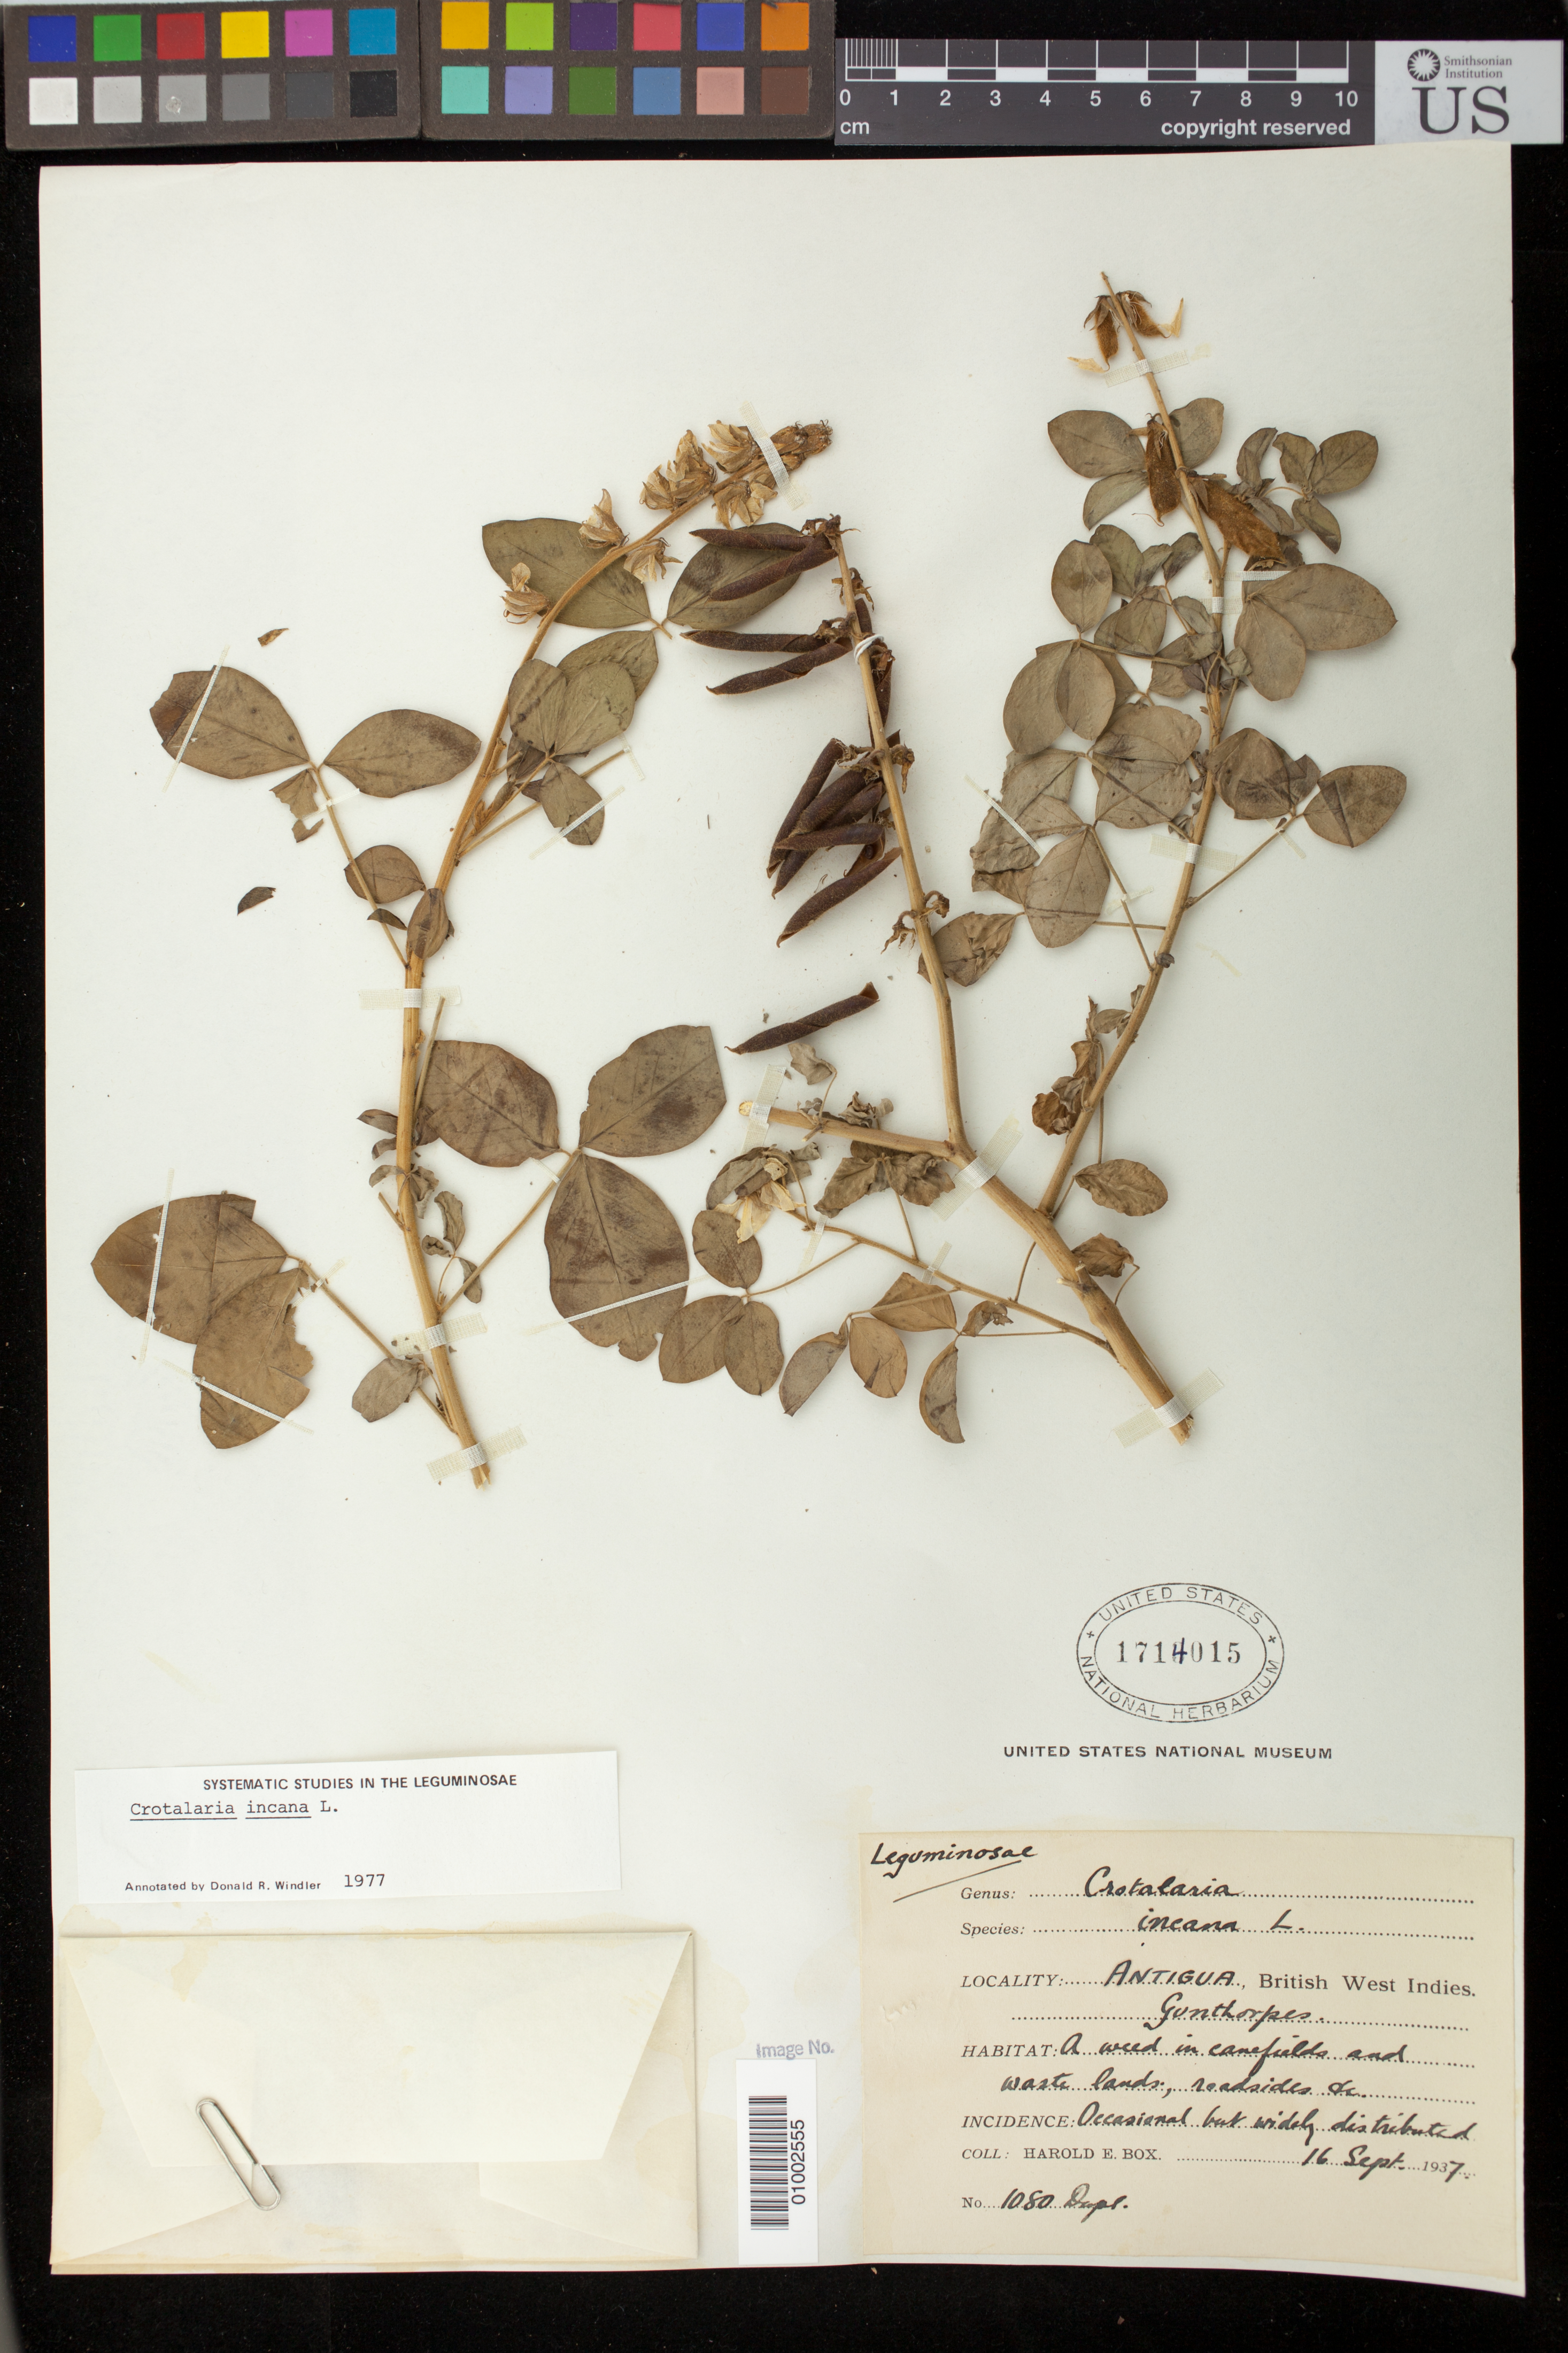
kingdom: Plantae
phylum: Tracheophyta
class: Magnoliopsida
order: Fabales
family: Fabaceae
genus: Crotalaria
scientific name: Crotalaria incana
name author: L.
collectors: H. E. Box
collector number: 1080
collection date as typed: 16 Sep 1937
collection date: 1937-09-16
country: Antigua and Barbuda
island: Antigua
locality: British West Indies, Antigua, Gunthorpes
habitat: A weed in canefields and waste lands; roadsides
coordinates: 0 N, 0 E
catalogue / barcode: US 1714015